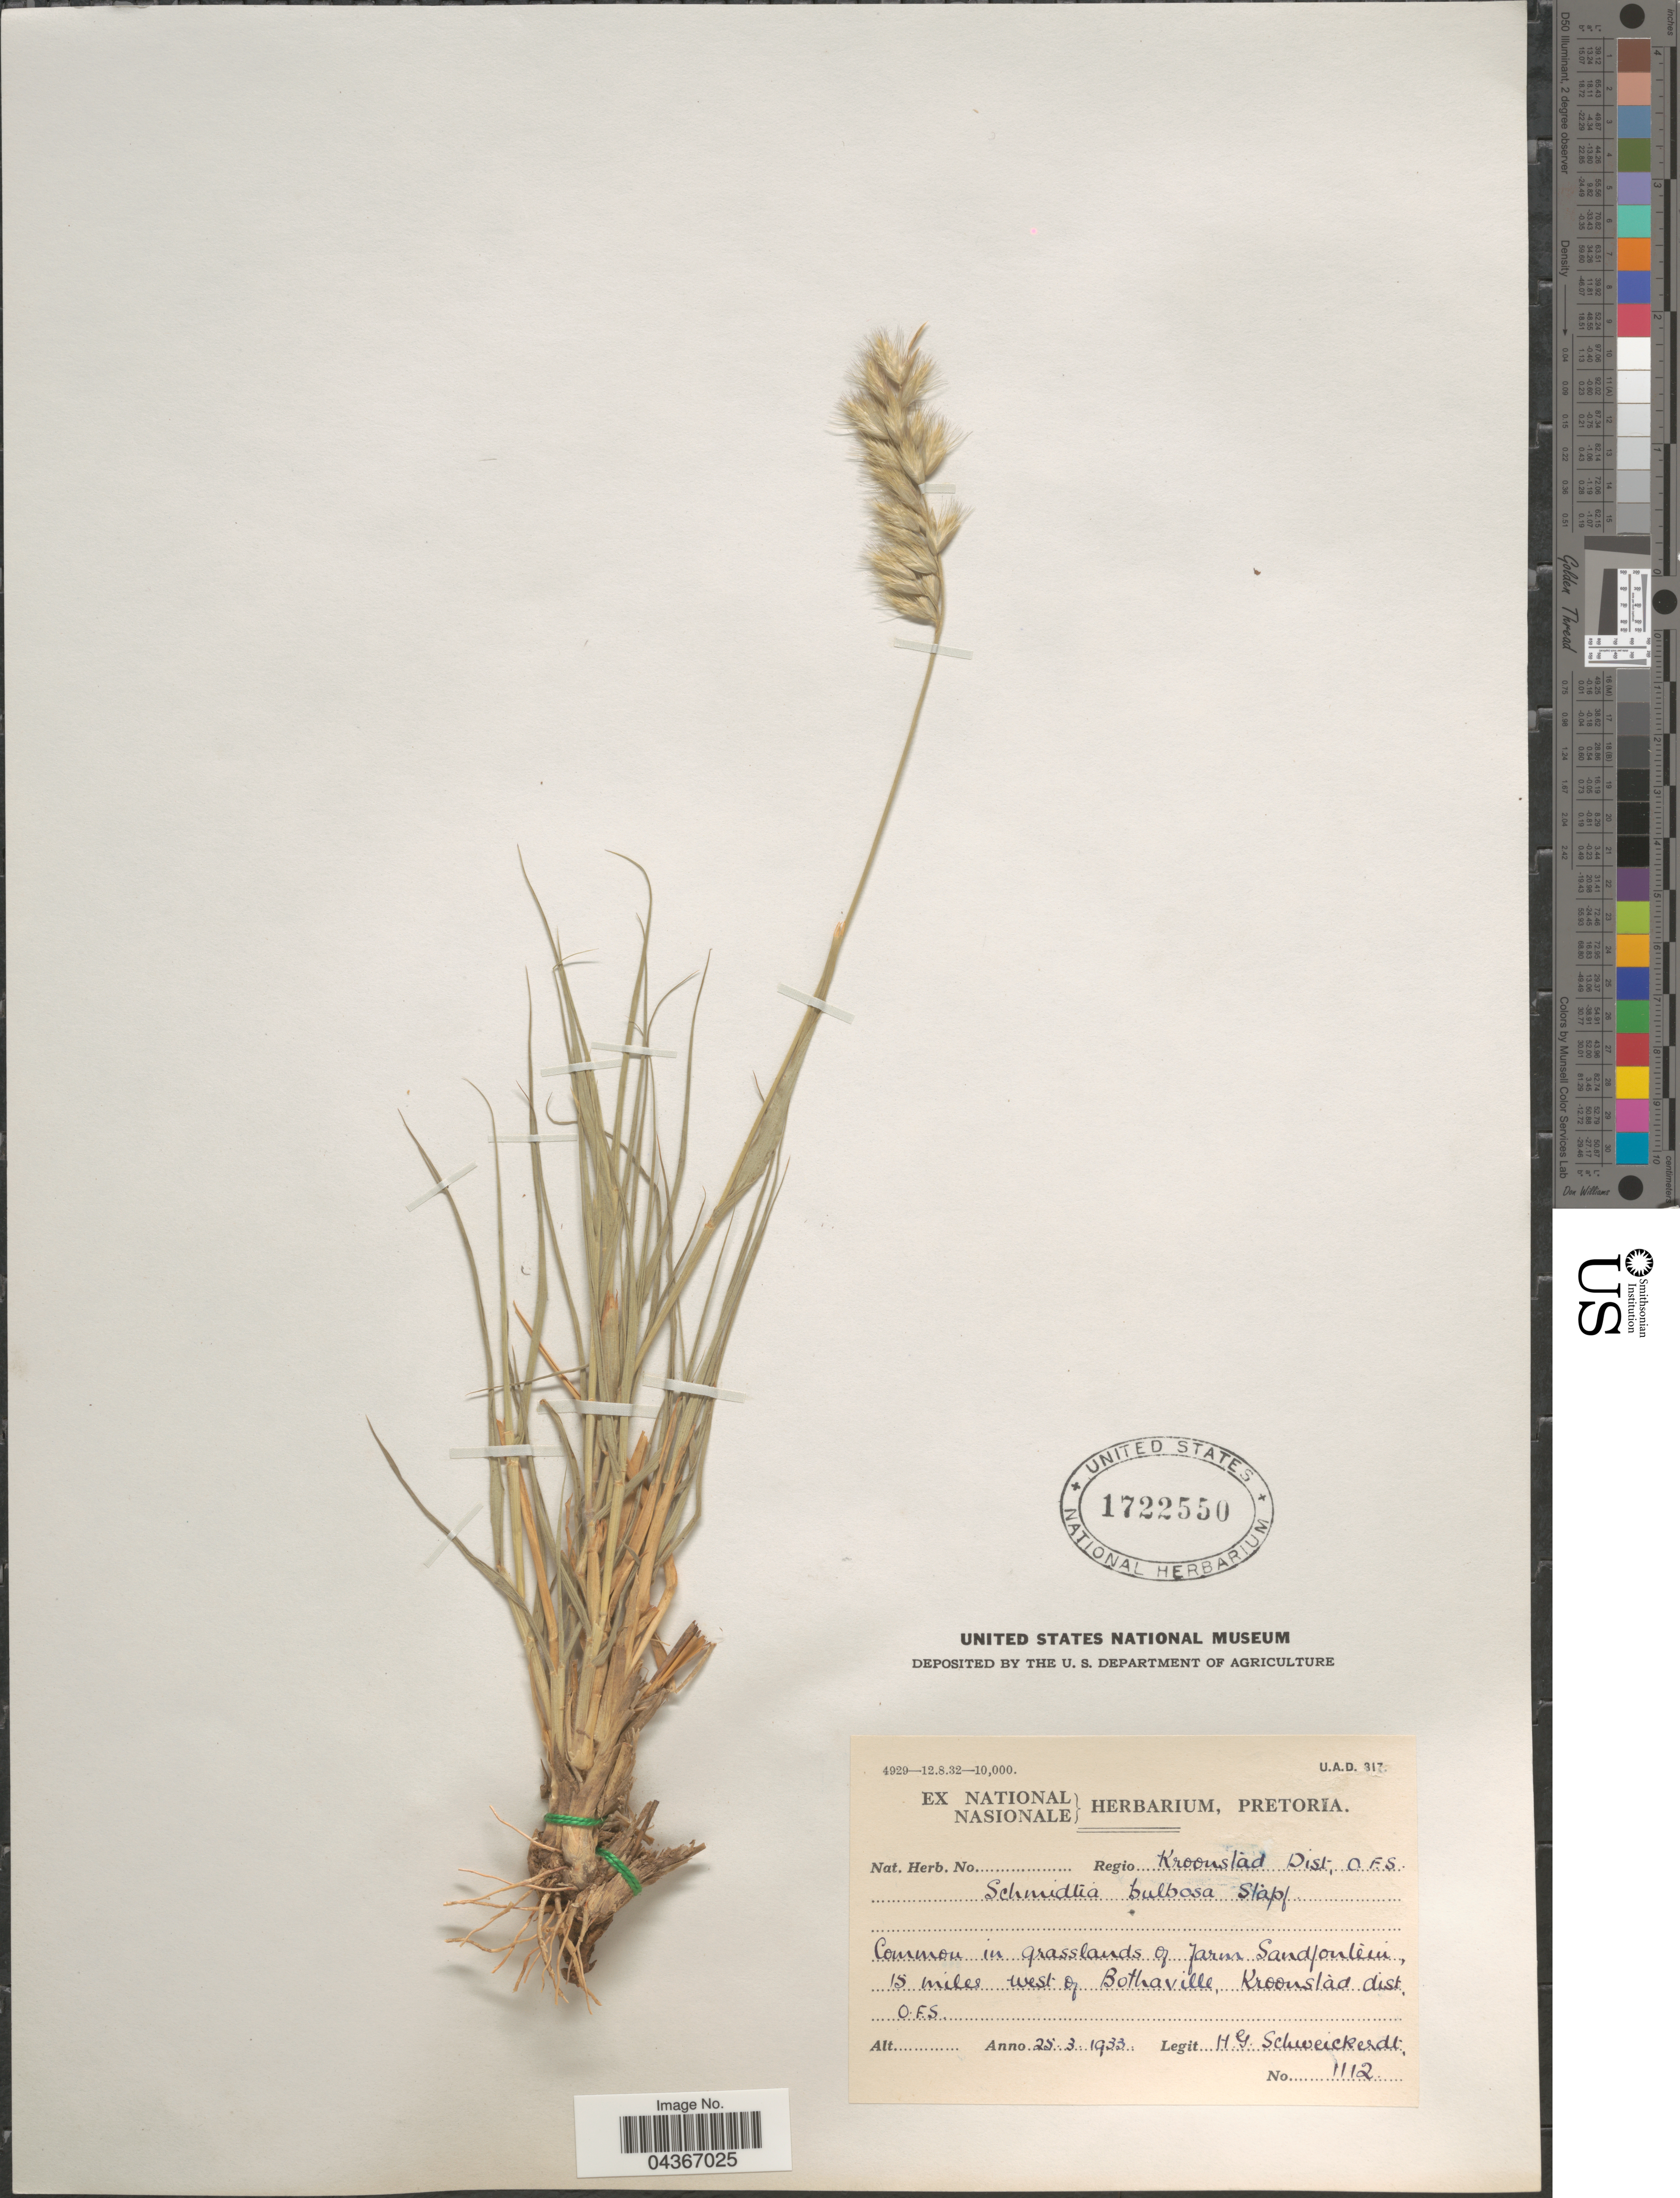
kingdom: Plantae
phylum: Tracheophyta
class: Liliopsida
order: Poales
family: Poaceae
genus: Schmidtia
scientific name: Schmidtia pappophoroides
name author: Steud. ex J.A. Schmidt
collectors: H. Schweickerdt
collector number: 1112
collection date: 1933-03-25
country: South Africa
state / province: Free State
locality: Regio Kroonstad Dist. O.F.S. Common in grasslands of farm Sandfontein, 15 miles west of Bothaville, Kroonstad dist. O.F.S.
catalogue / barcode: US 1722550